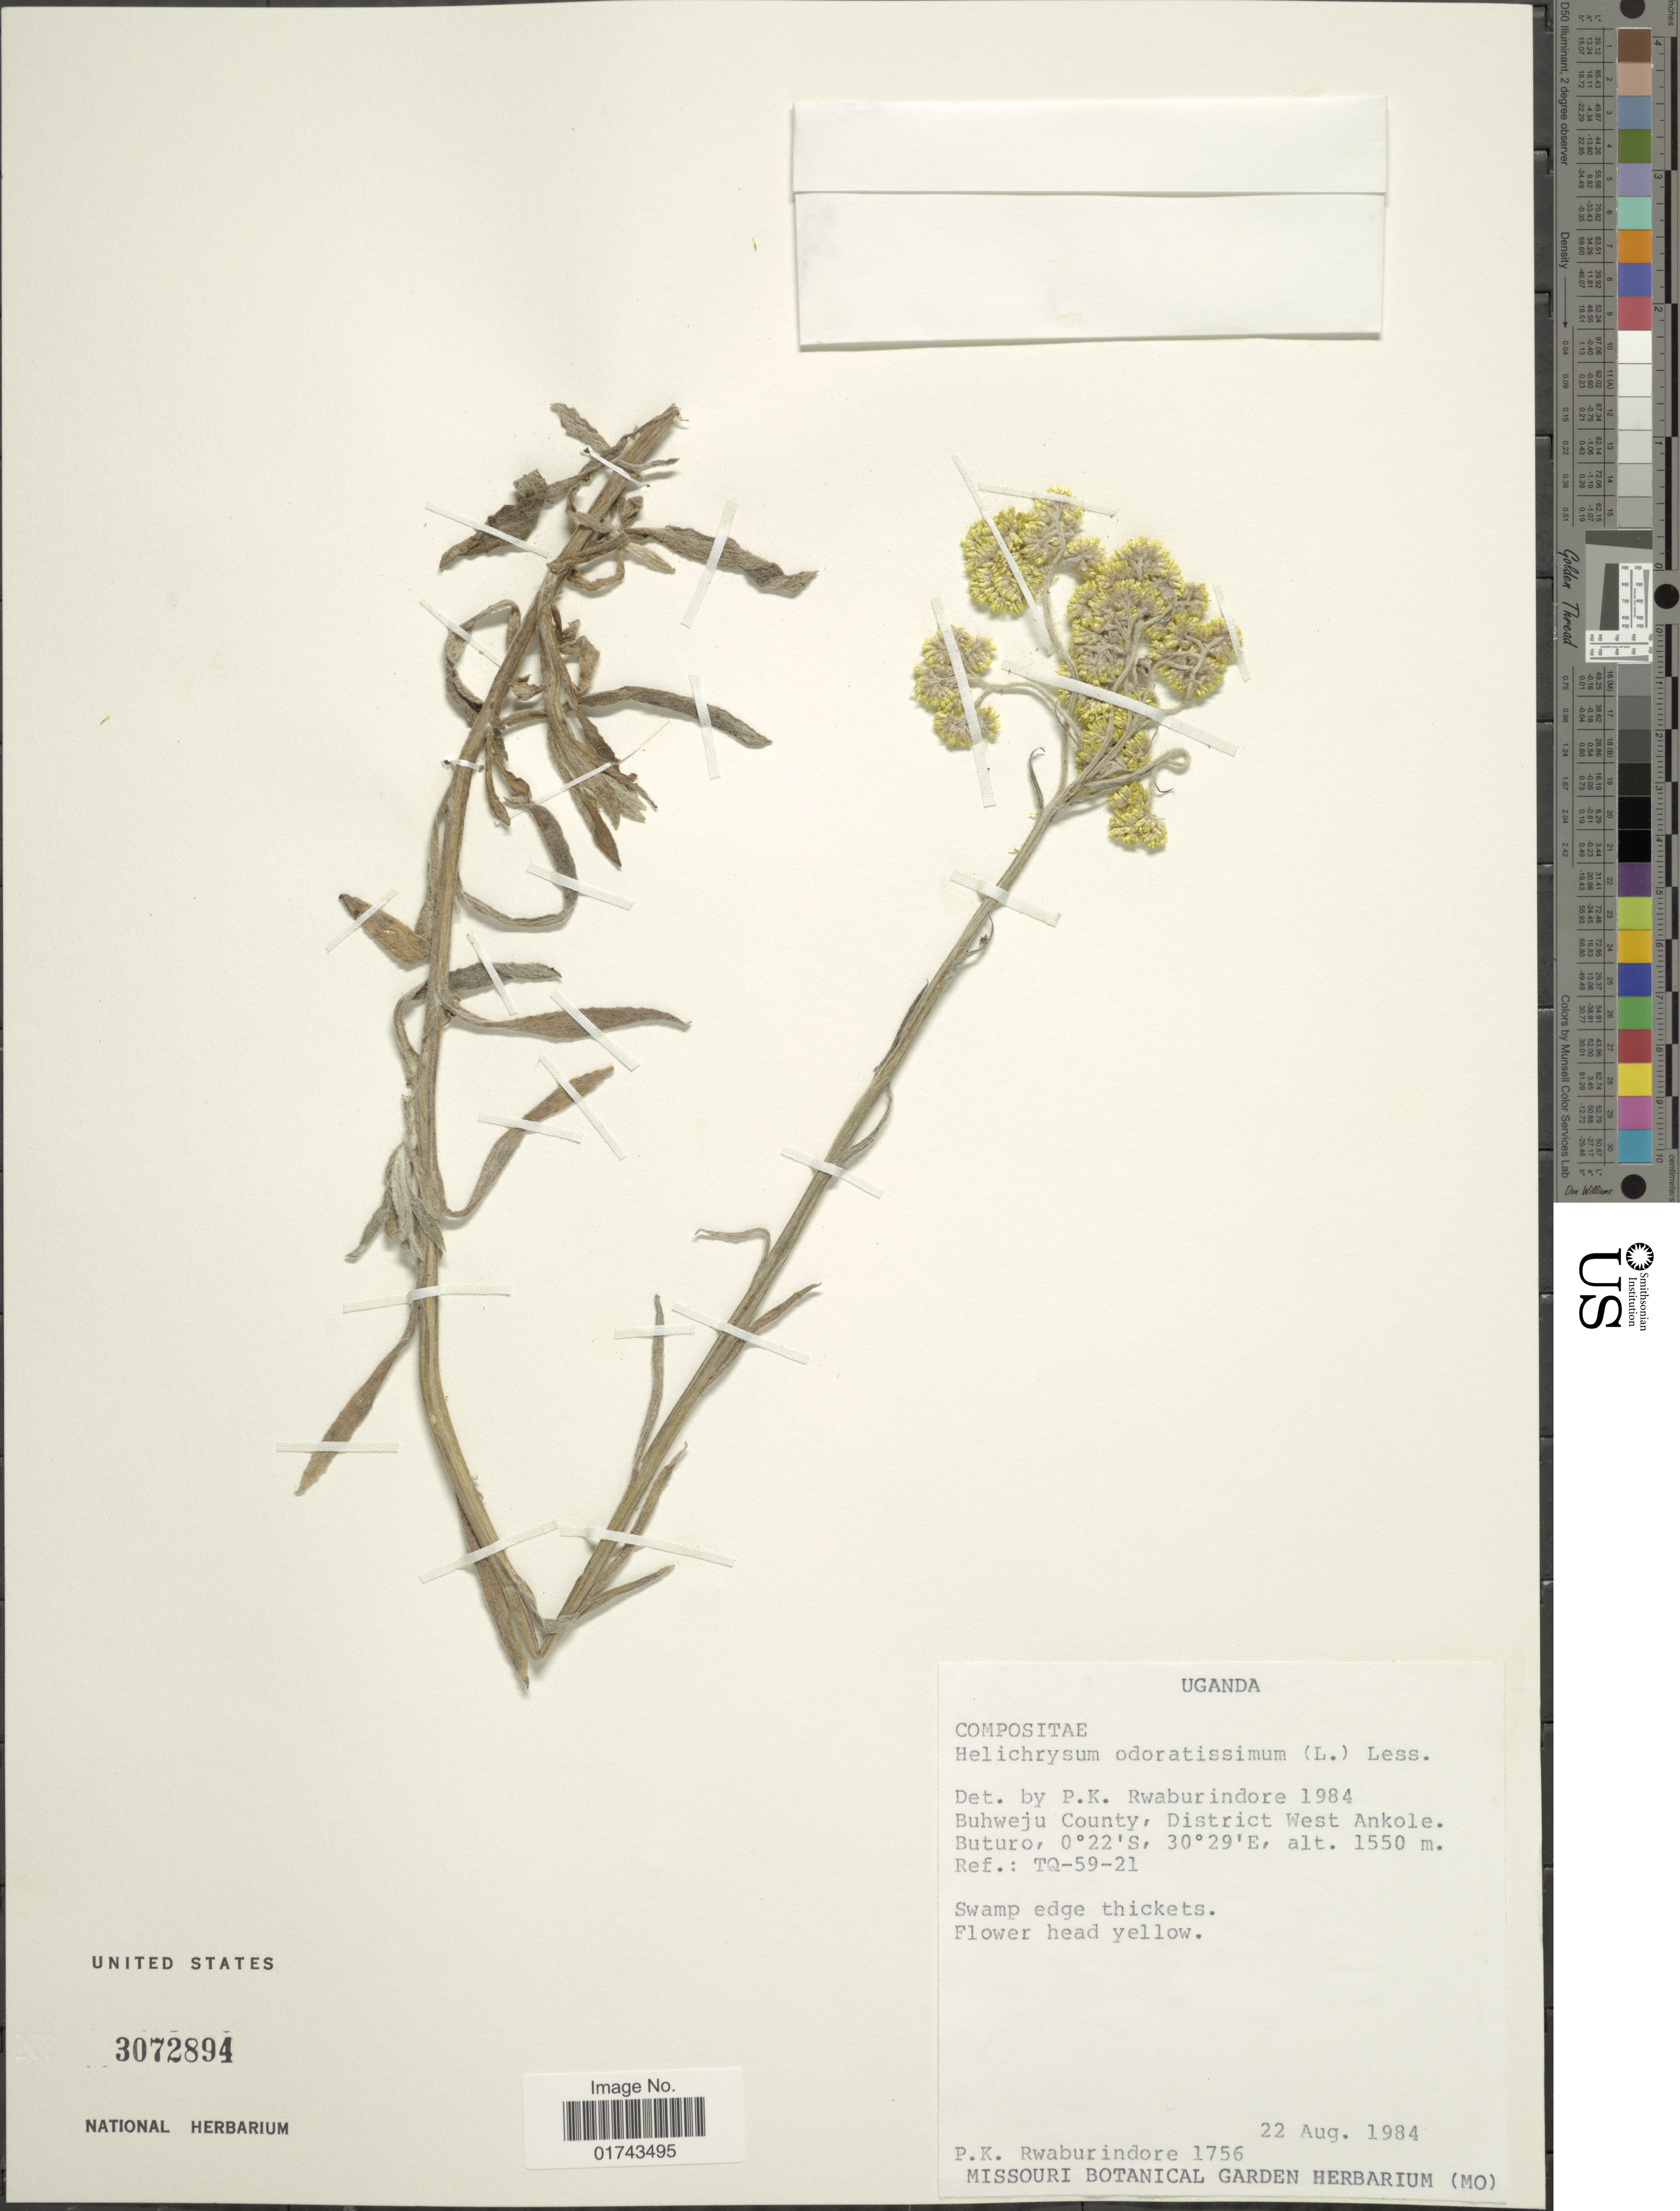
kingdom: Plantae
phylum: Tracheophyta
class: Magnoliopsida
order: Asterales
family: Asteraceae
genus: Helichrysum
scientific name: Helichrysum odoratissimum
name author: (L.) Sweet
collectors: P. Rwaburindore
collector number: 1756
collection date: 1984-08-22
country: Uganda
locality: Buhweju County, District West Ankole, Buturo, Ref.: TQ-59-21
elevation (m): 1550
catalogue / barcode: US 3072894